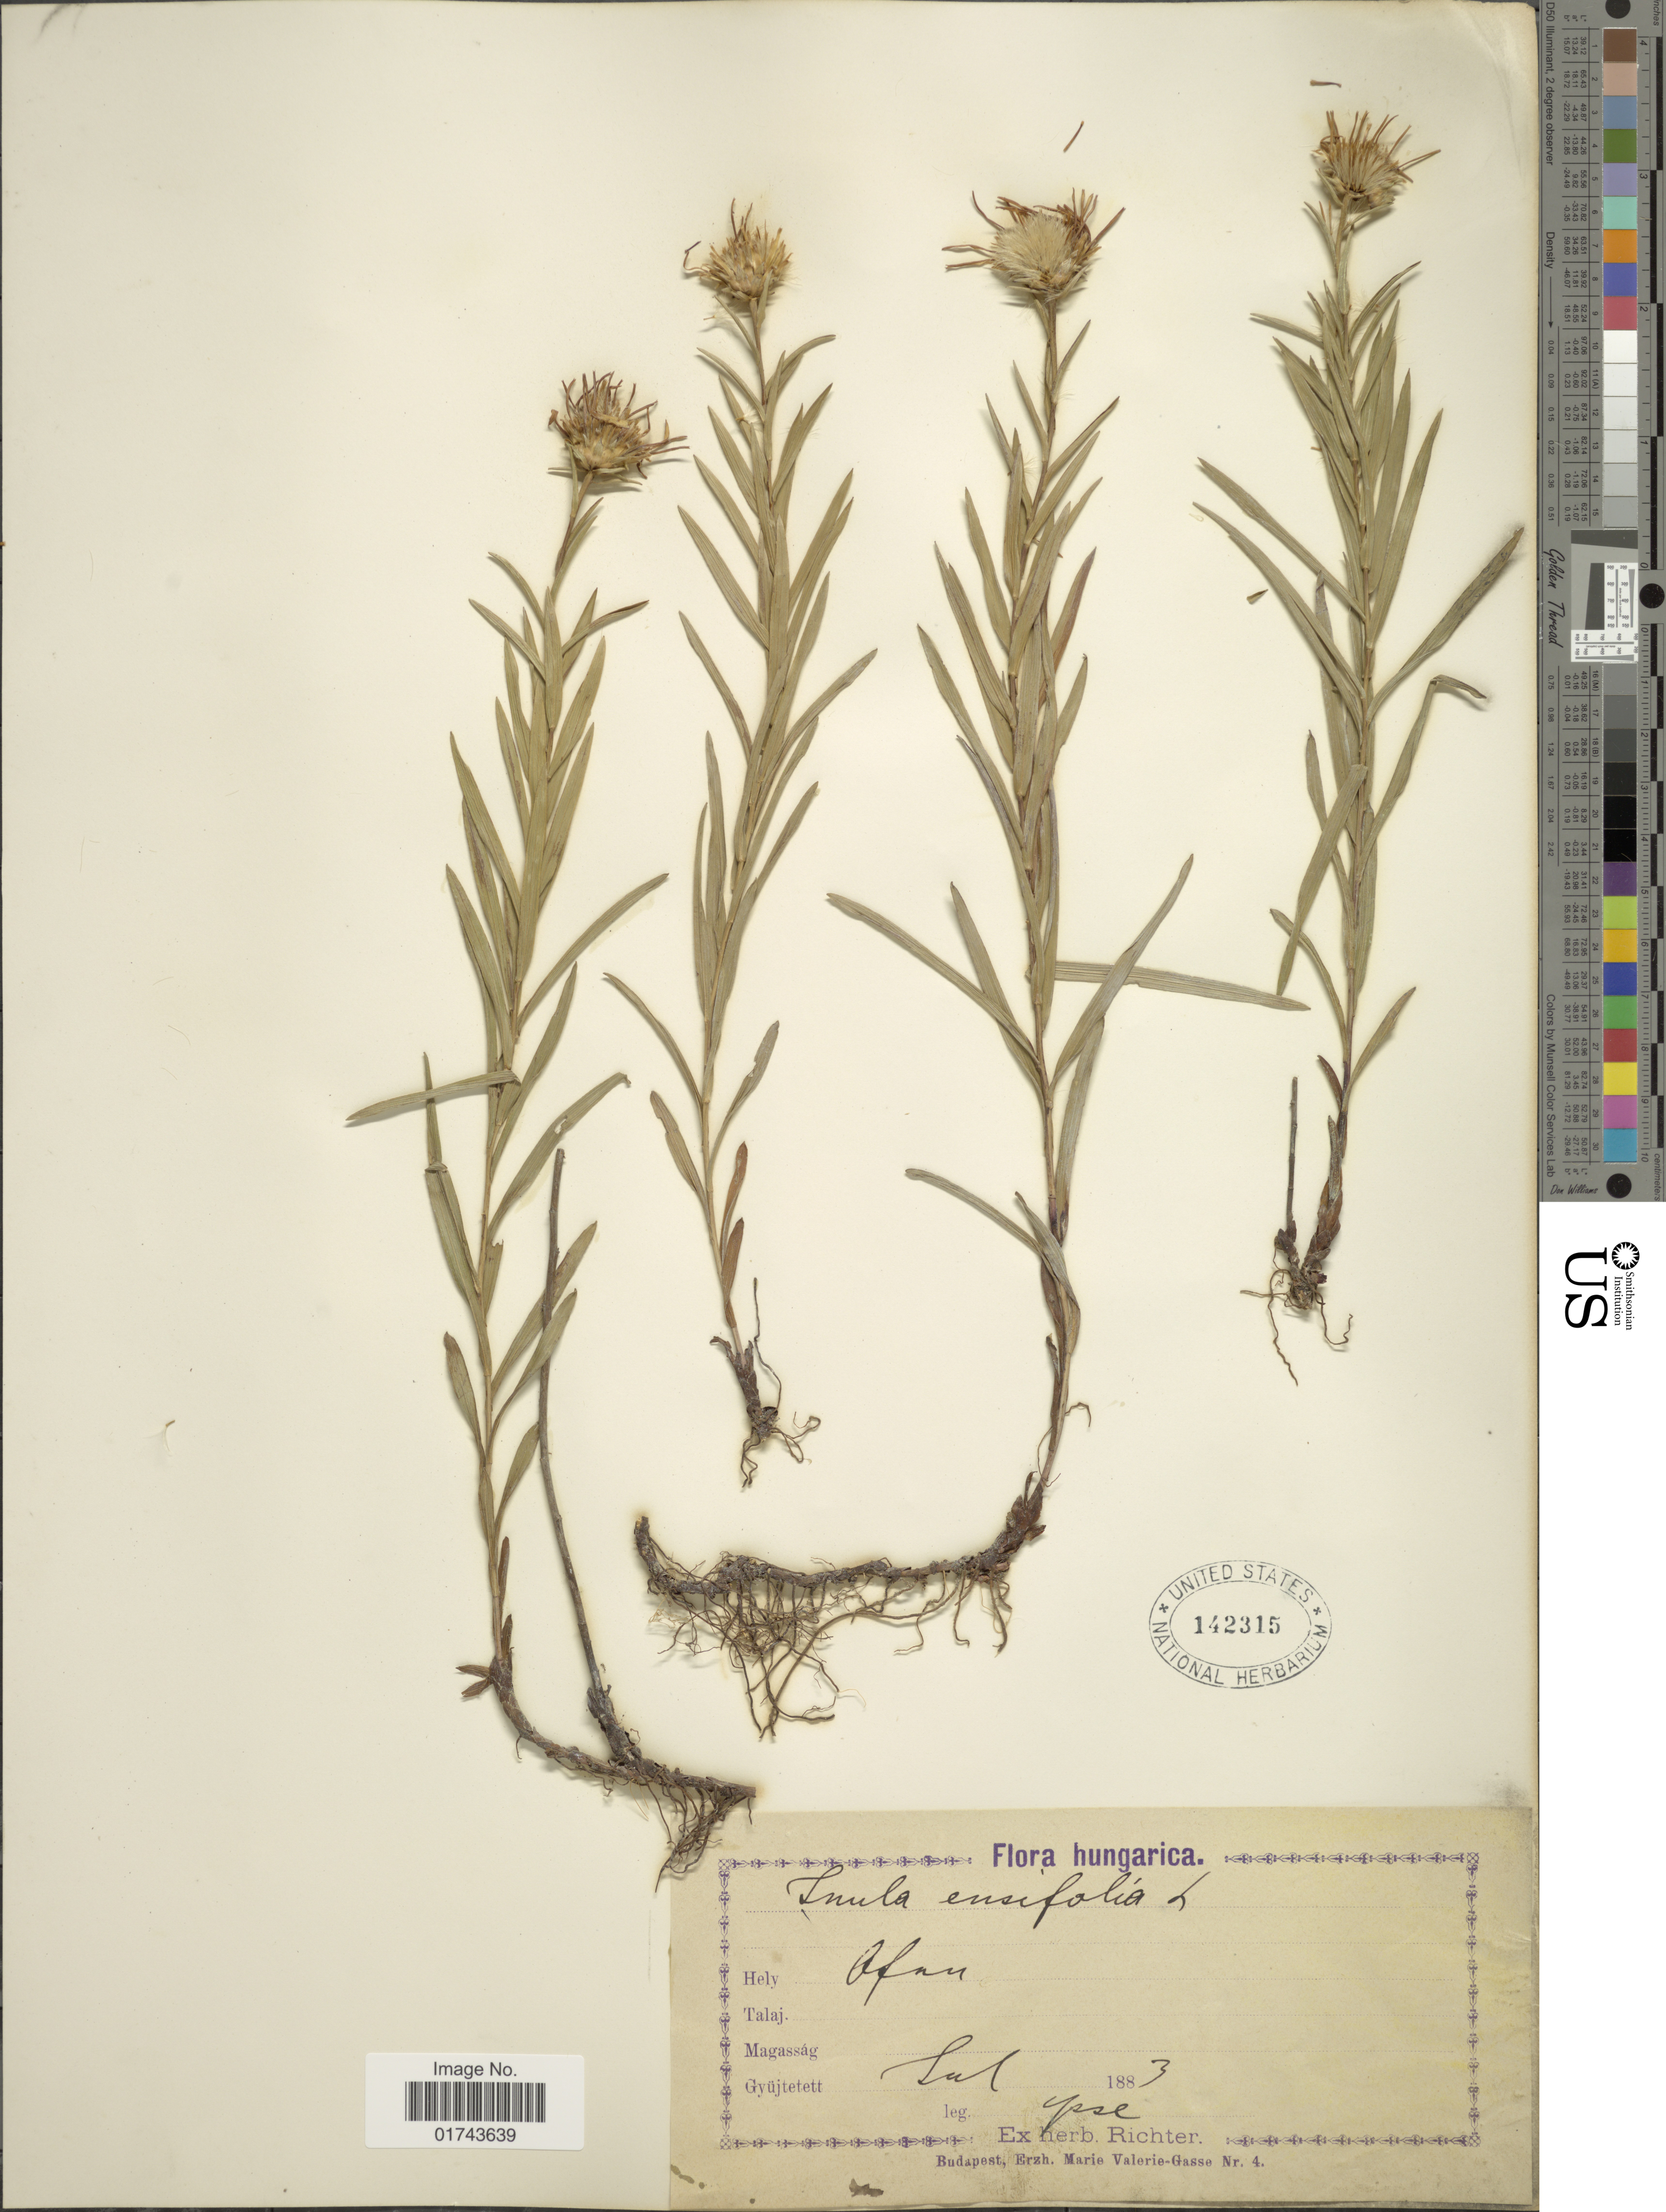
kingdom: Plantae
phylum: Tracheophyta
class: Magnoliopsida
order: Asterales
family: Asteraceae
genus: Inula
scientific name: Inula ensifolia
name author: L.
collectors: -- Richter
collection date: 1883-07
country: Hungary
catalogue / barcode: US 142315